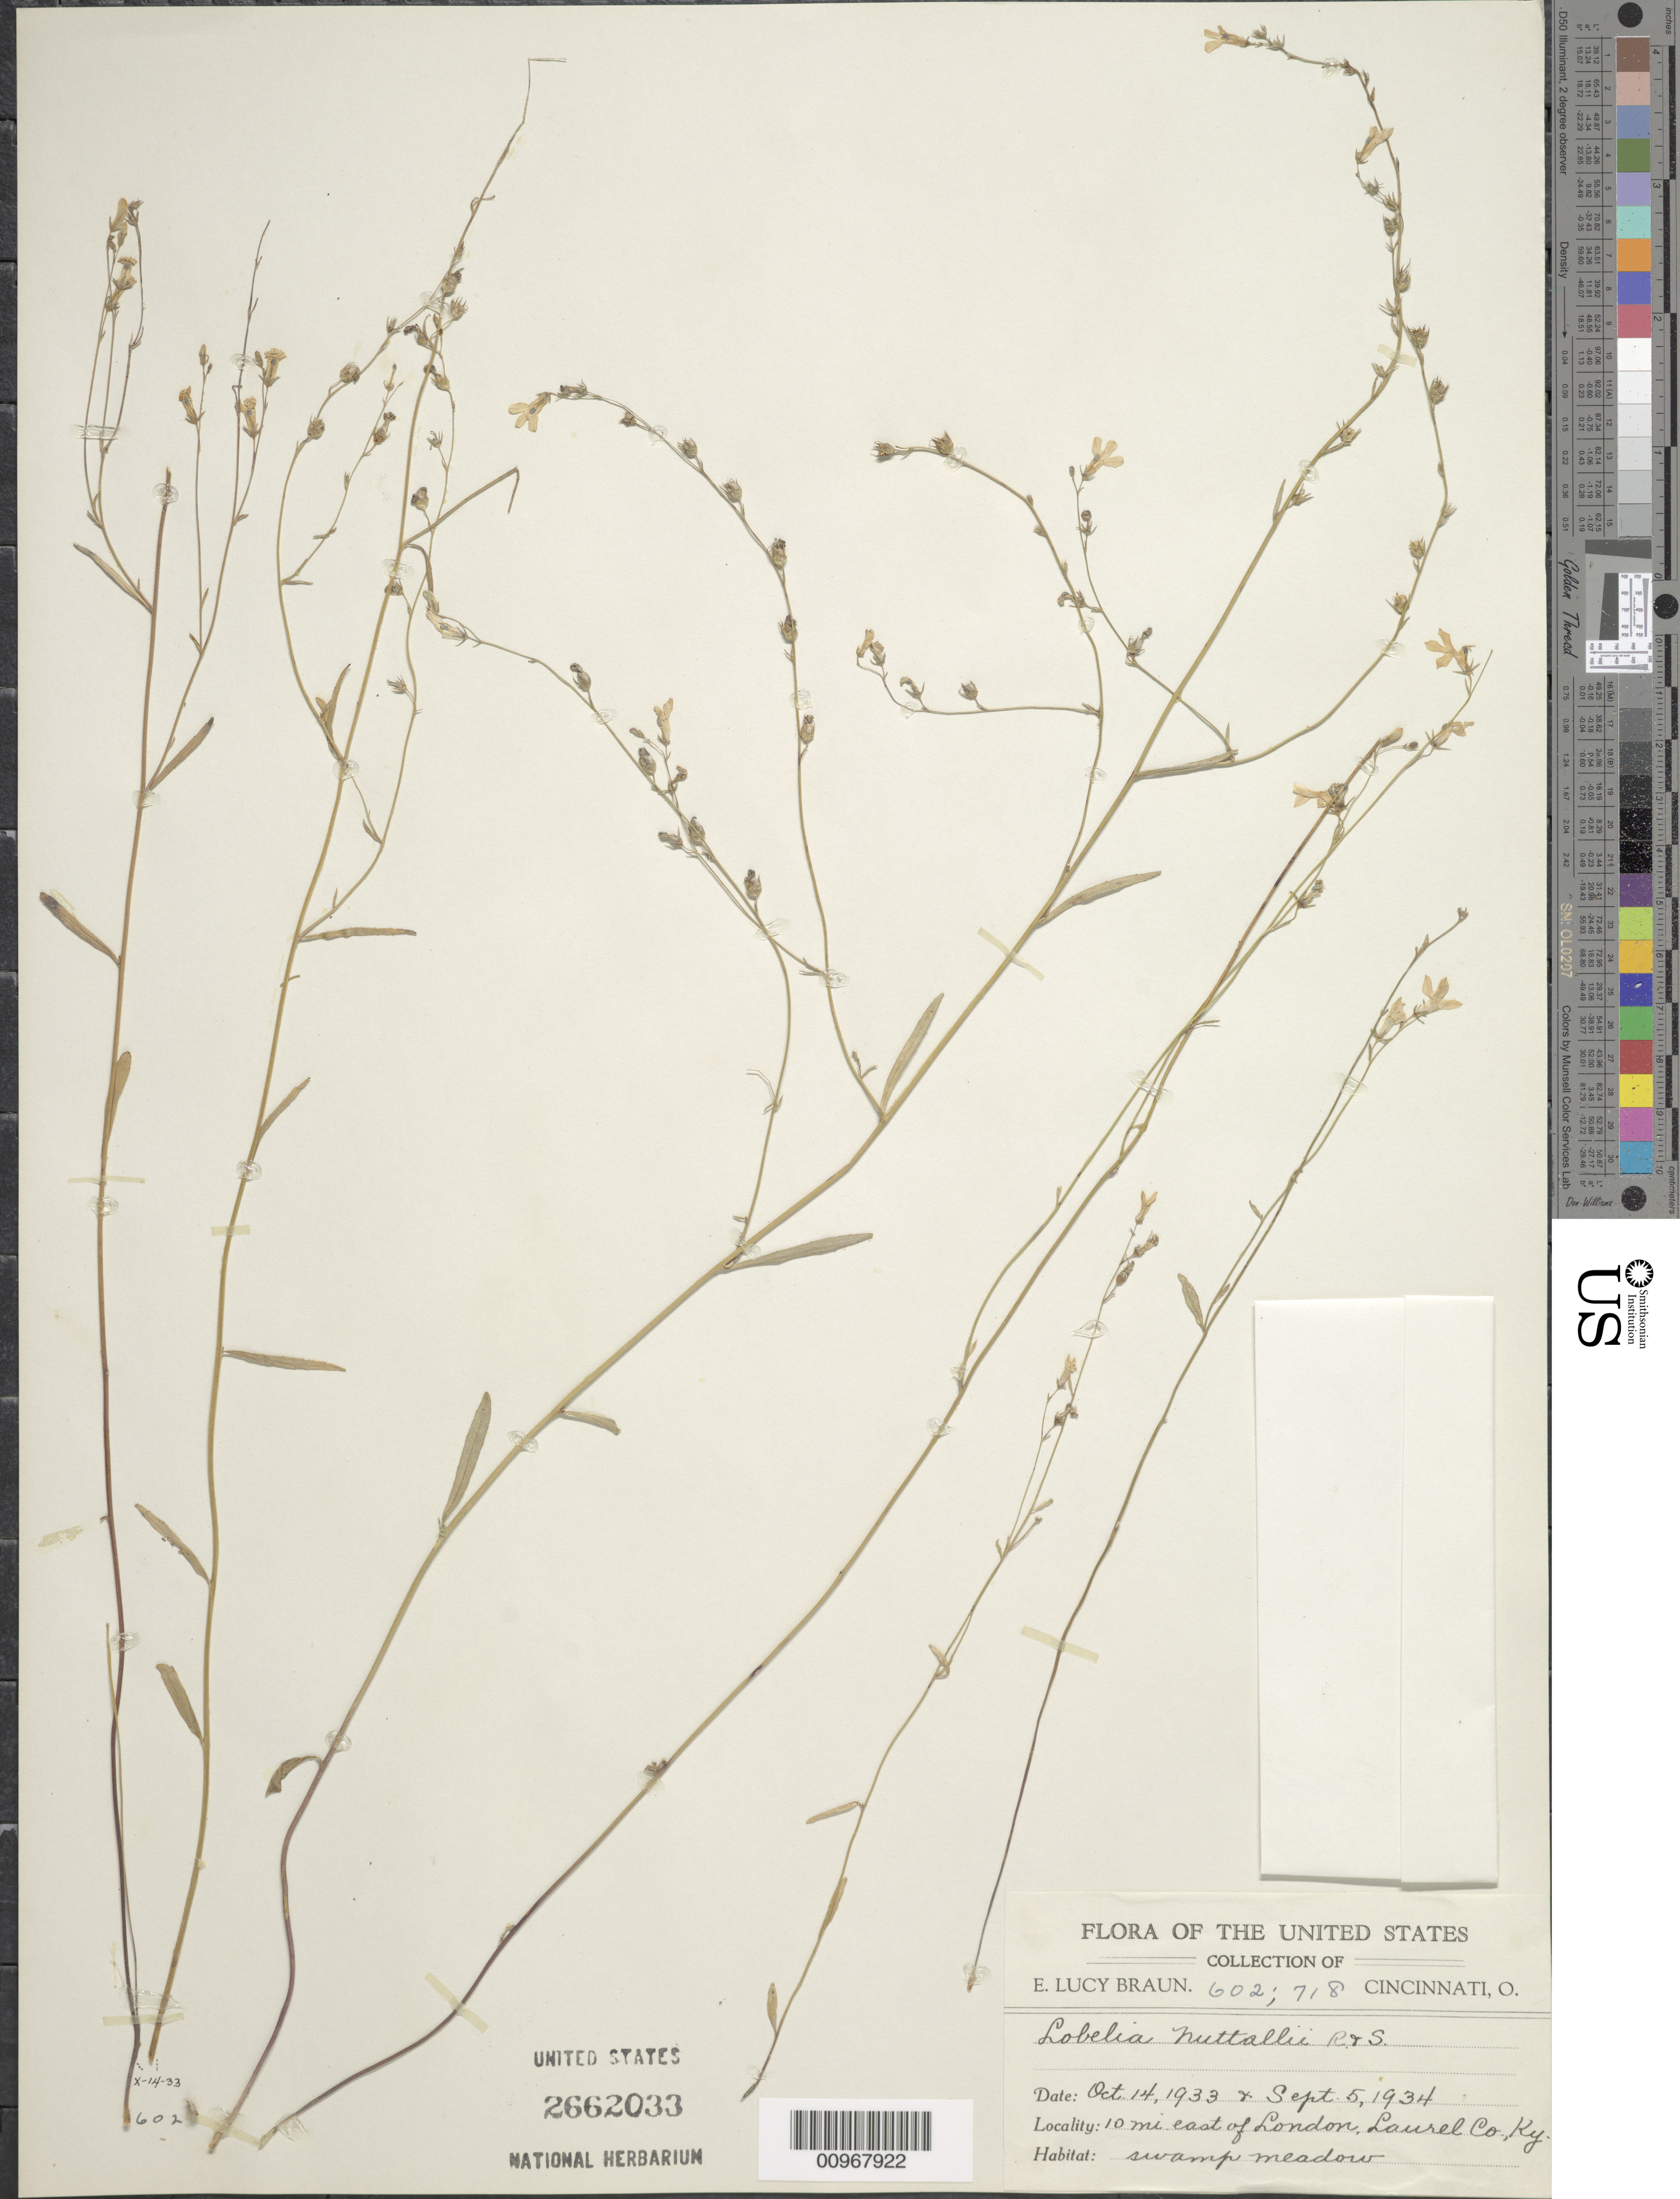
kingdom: Plantae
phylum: Tracheophyta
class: Magnoliopsida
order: Asterales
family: Campanulaceae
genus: Lobelia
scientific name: Lobelia nuttallii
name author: Schult.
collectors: E. L. Braun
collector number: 602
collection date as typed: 14 Oct 1933 and Sept. 5, 1934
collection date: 1933-10-14,1934-09-05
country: United States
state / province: Kentucky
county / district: Laurel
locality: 10 mi E of London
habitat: swamp meadow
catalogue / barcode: US 2662033